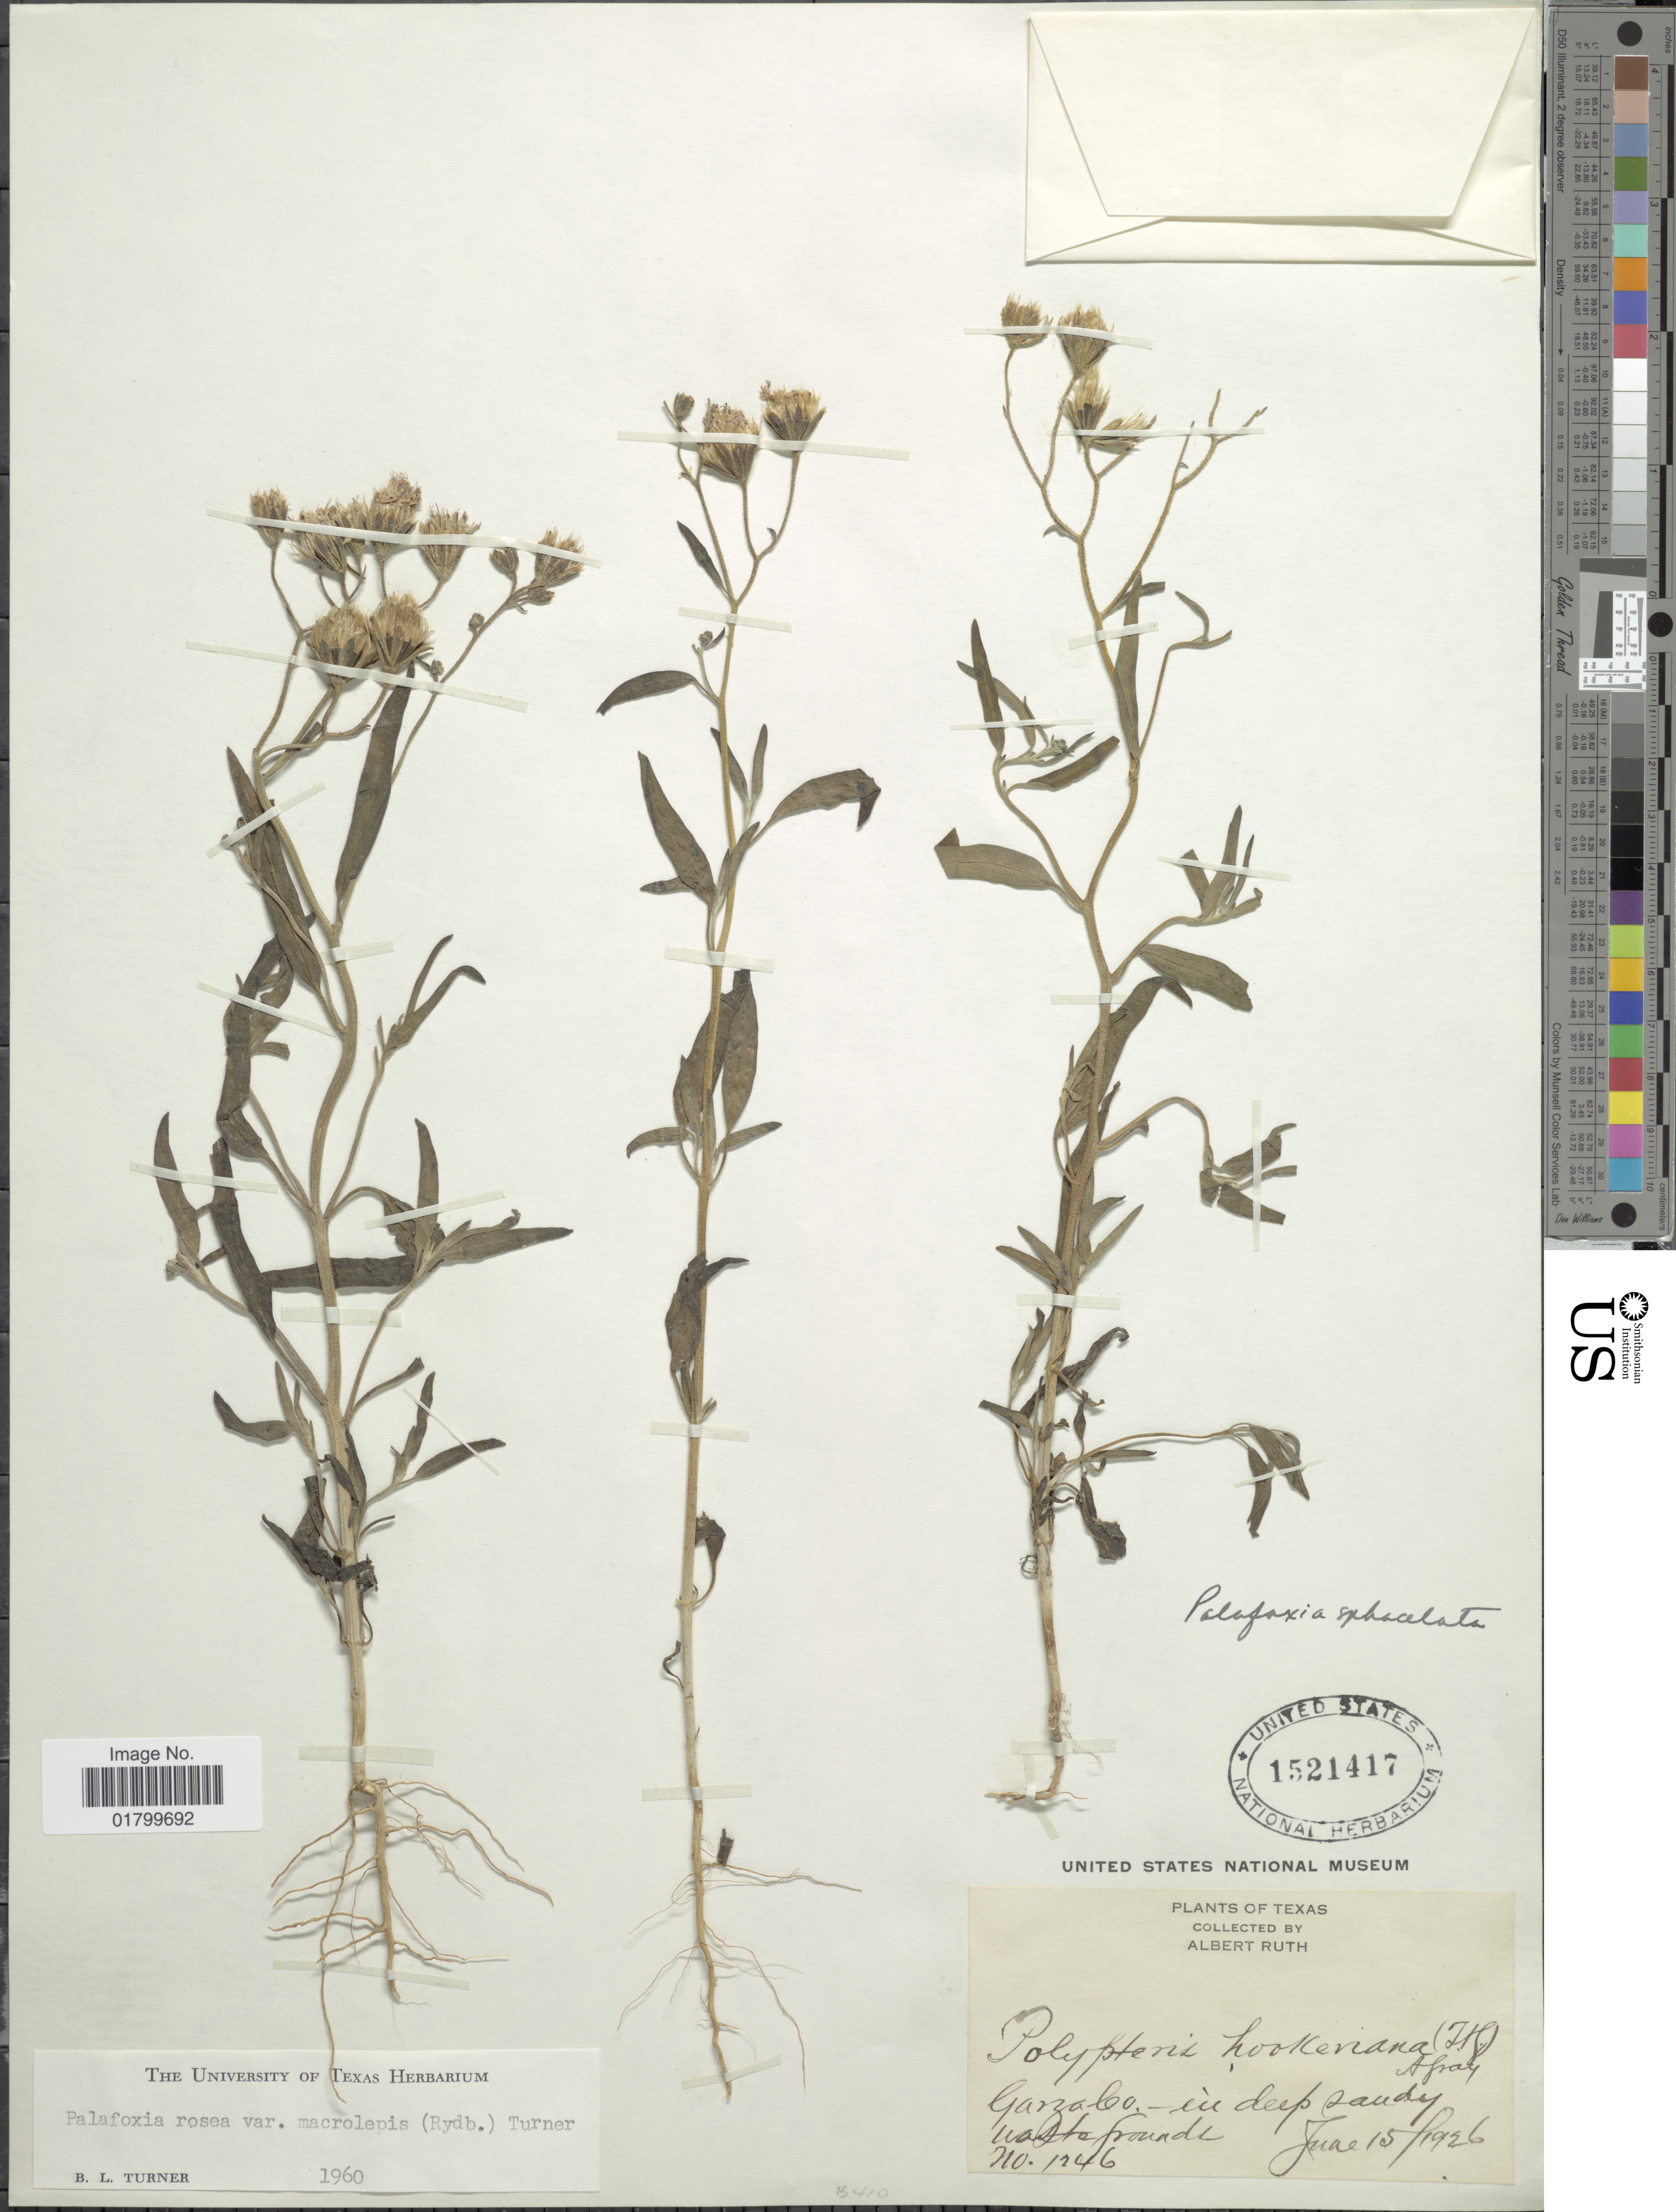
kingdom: Plantae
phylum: Tracheophyta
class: Magnoliopsida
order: Asterales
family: Asteraceae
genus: Palafoxia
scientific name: Palafoxia rosea var. macrolepis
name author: (Rydb.) B.L. Turner & M.I. Morris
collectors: A. Ruth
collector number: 1246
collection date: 1926-06-15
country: United States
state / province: Texas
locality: Garzabo, in deep sandy waste ground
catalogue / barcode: US 1521417